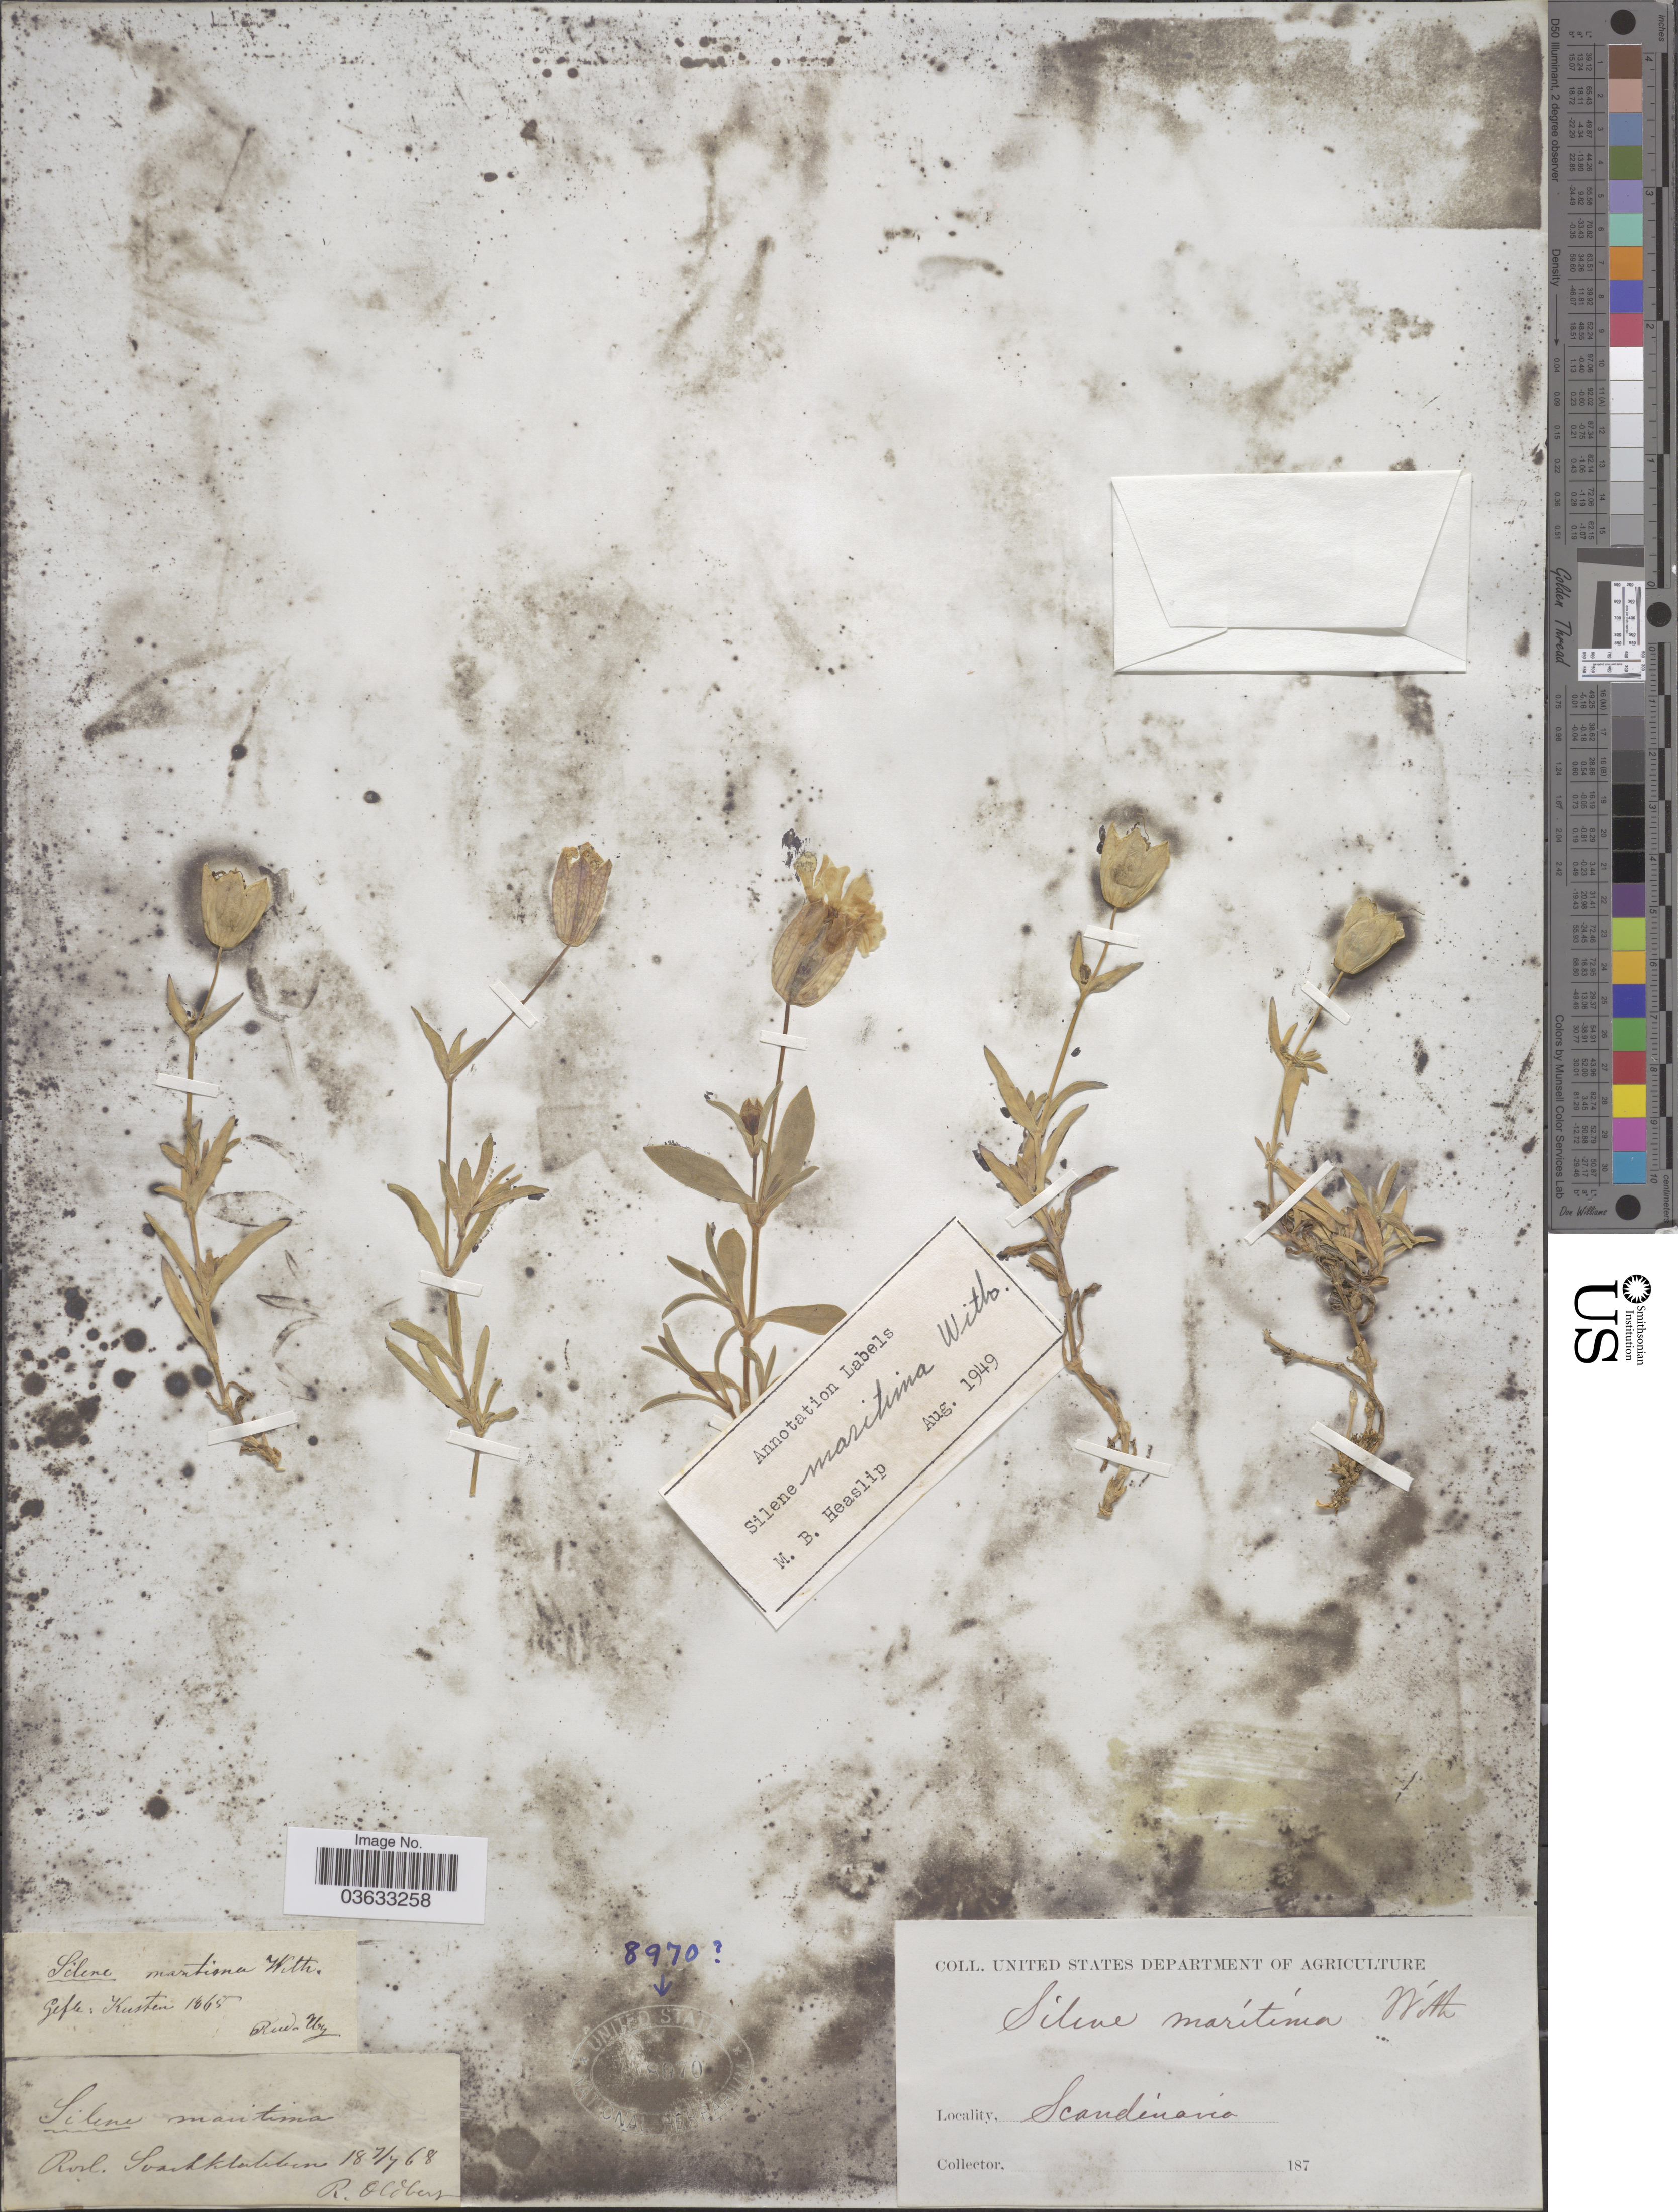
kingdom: Plantae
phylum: Tracheophyta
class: Magnoliopsida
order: Caryophyllales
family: Caryophyllaceae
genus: Silene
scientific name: Silene maritima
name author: With.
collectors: R. Oldberg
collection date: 1868-07-07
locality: Rovl. Sonitklakkins [interpreted]. Scandinavia.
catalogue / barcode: US 8970